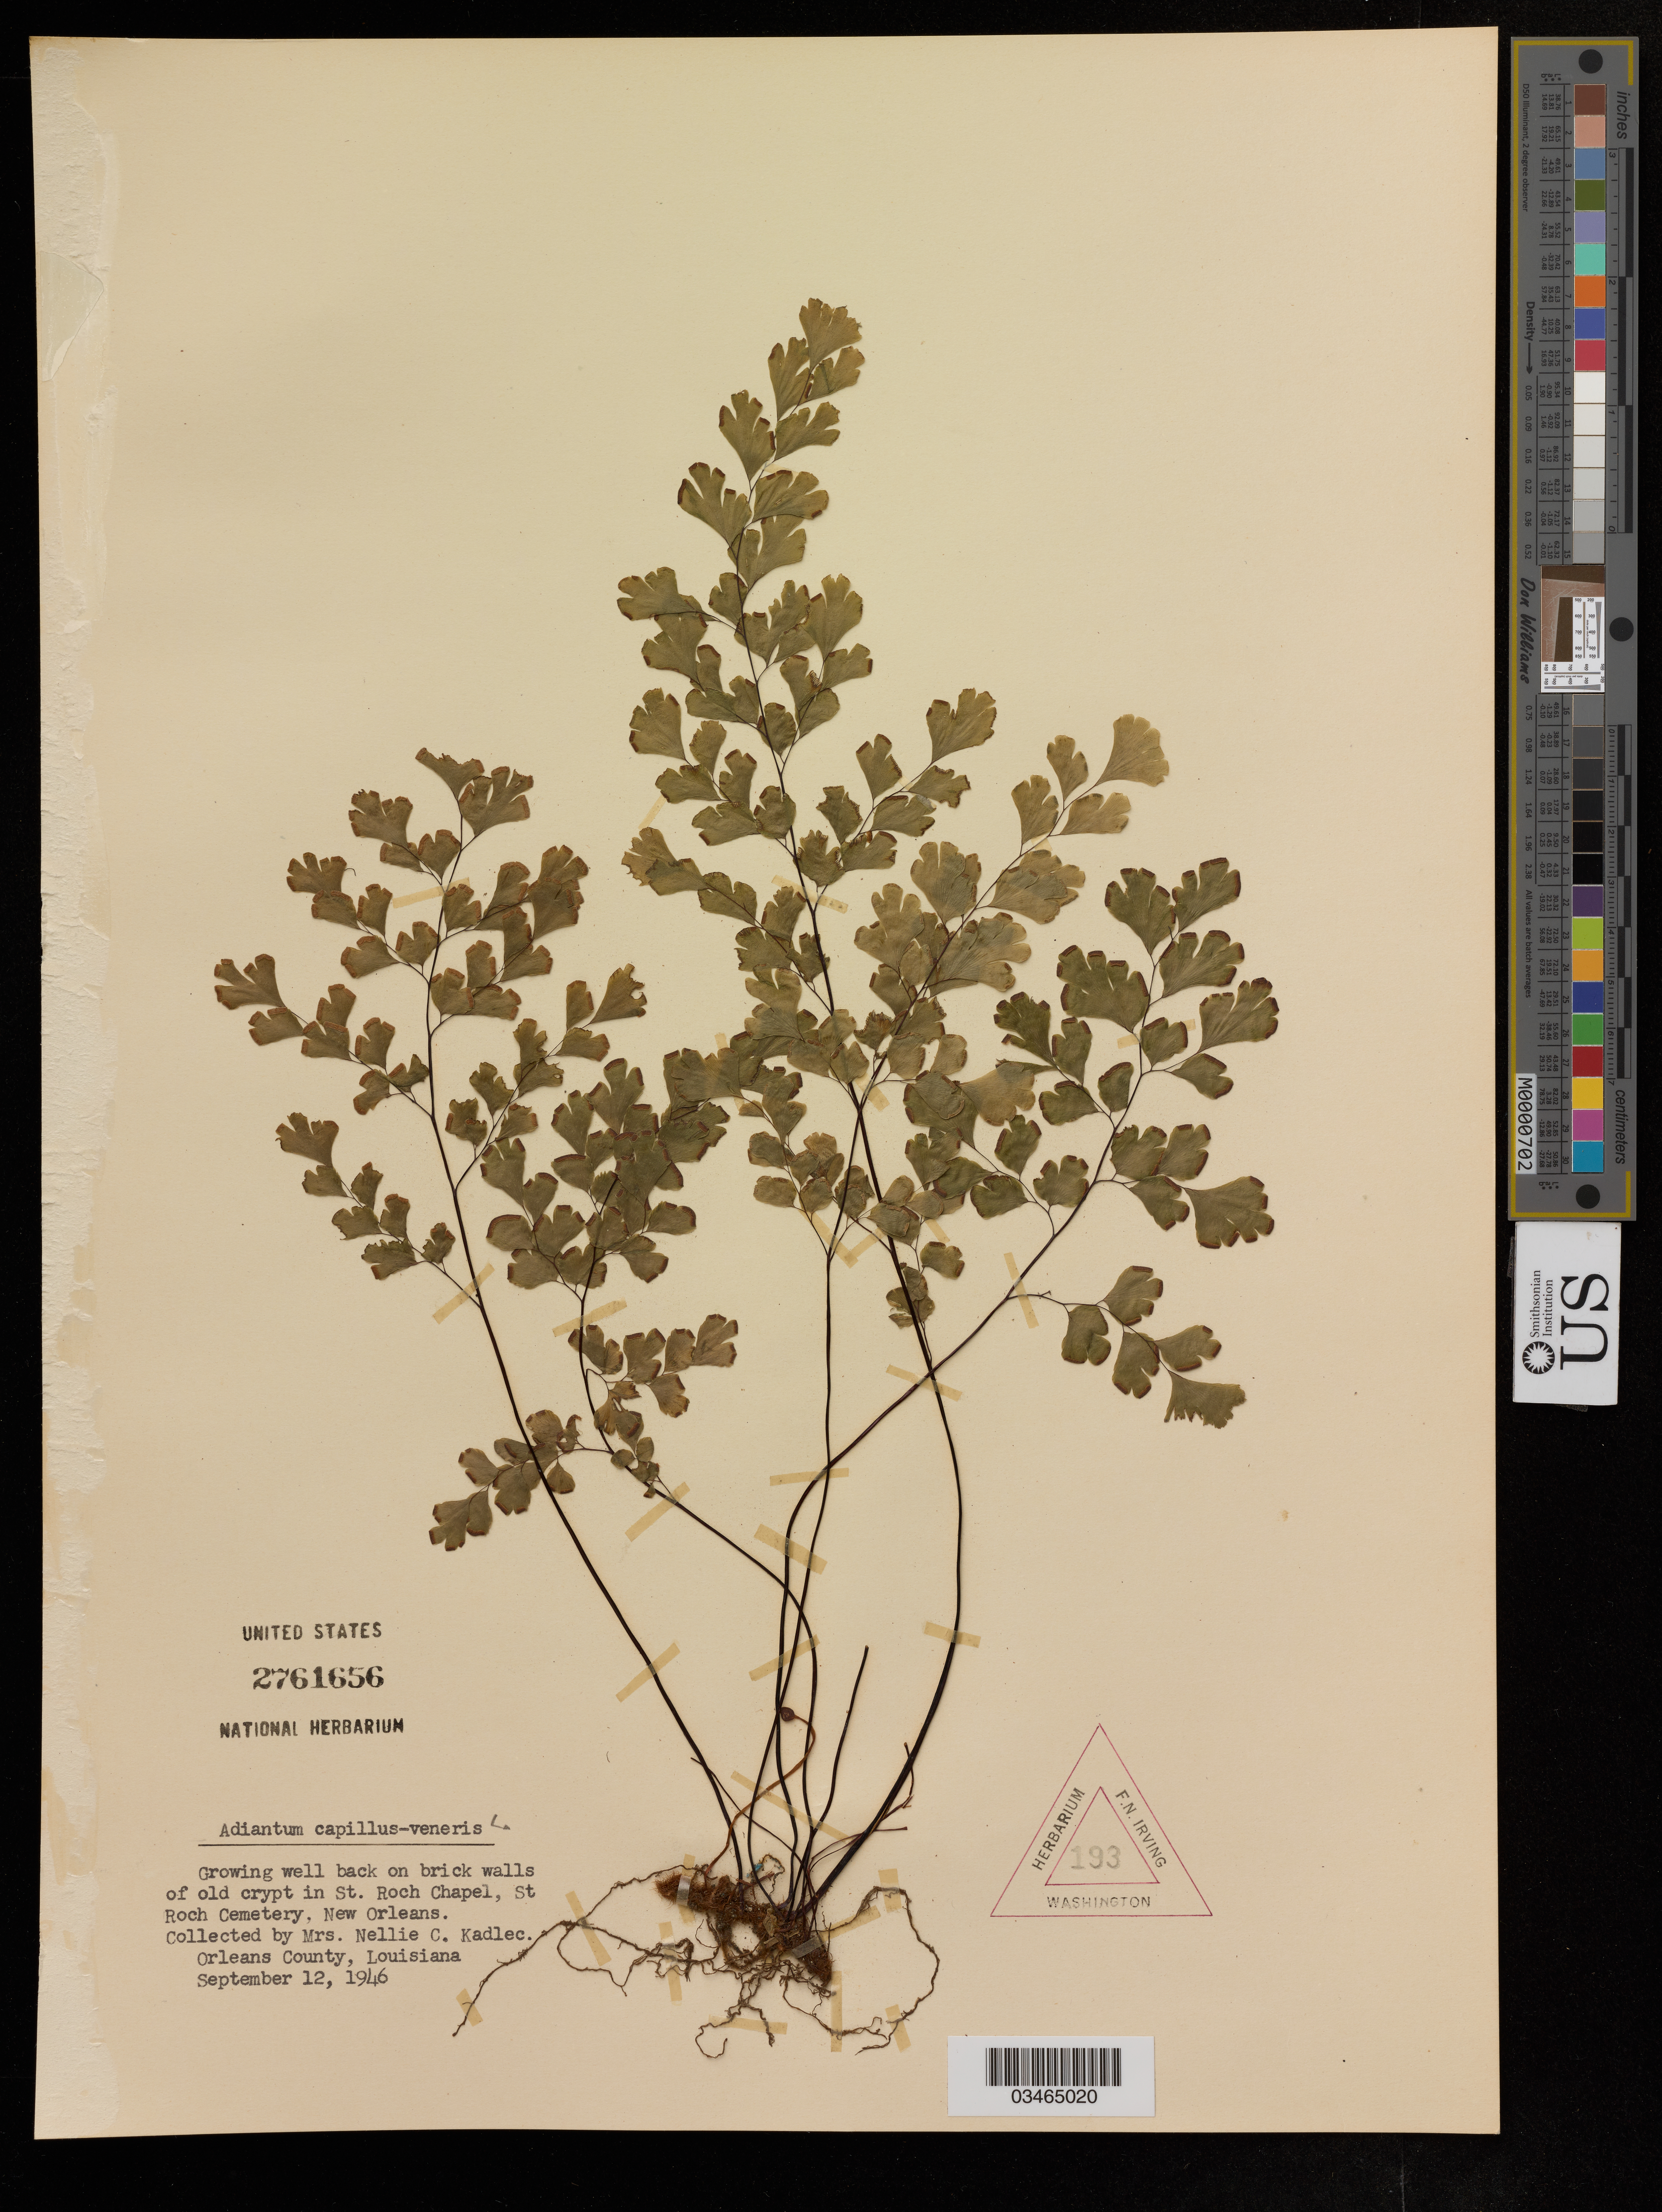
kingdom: Plantae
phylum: Tracheophyta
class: Polypodiopsida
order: Polypodiales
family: Pteridaceae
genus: Adiantum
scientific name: Adiantum capillus-veneris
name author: L.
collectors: N. Kadlec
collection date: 1946-09-12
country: United States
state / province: Louisiana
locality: Growing well back on brick walls of old crypt in St. Roch Chapel, St Roch Cemetry, New Orleans.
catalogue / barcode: US 2761656